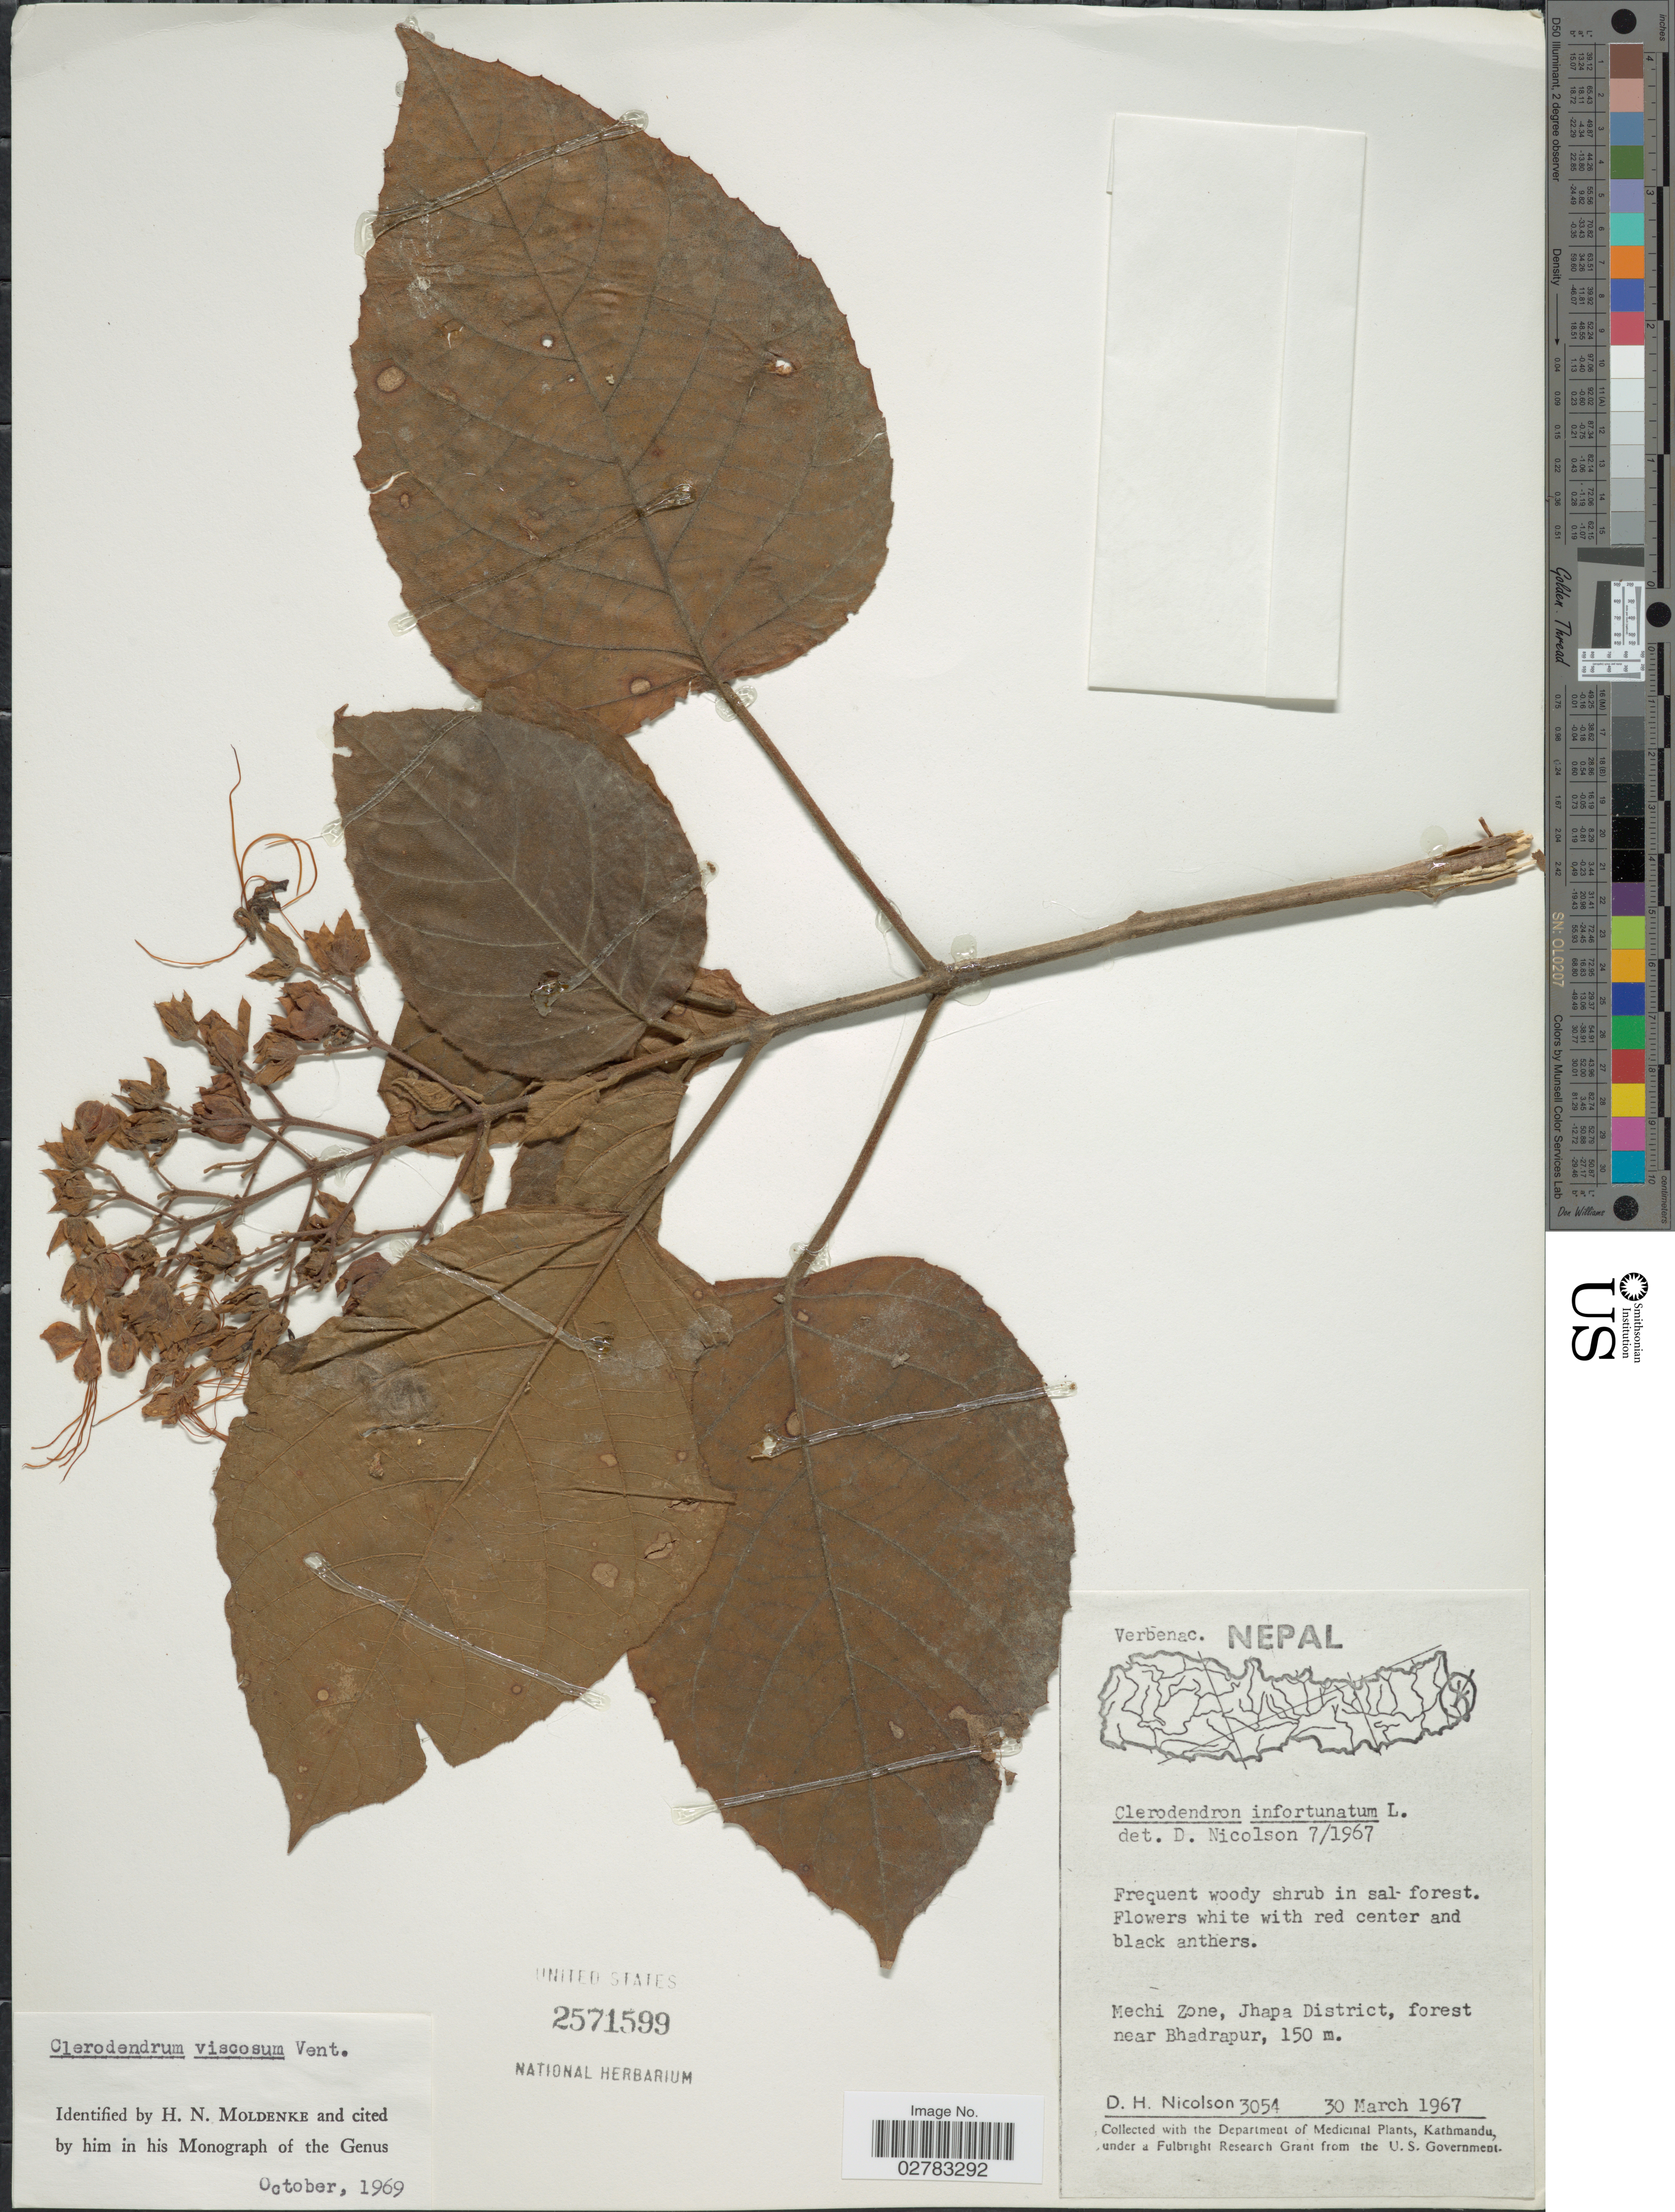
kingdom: Plantae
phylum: Tracheophyta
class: Magnoliopsida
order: Lamiales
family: Lamiaceae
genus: Clerodendrum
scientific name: Clerodendrum viscosum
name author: Vent.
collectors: D. H. Nicolson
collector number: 3054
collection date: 1967-03-30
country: Nepal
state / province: Mechi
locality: Mechi Zone, Jhapa District, forest near Bhadrapur.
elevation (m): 150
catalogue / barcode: US 2571599